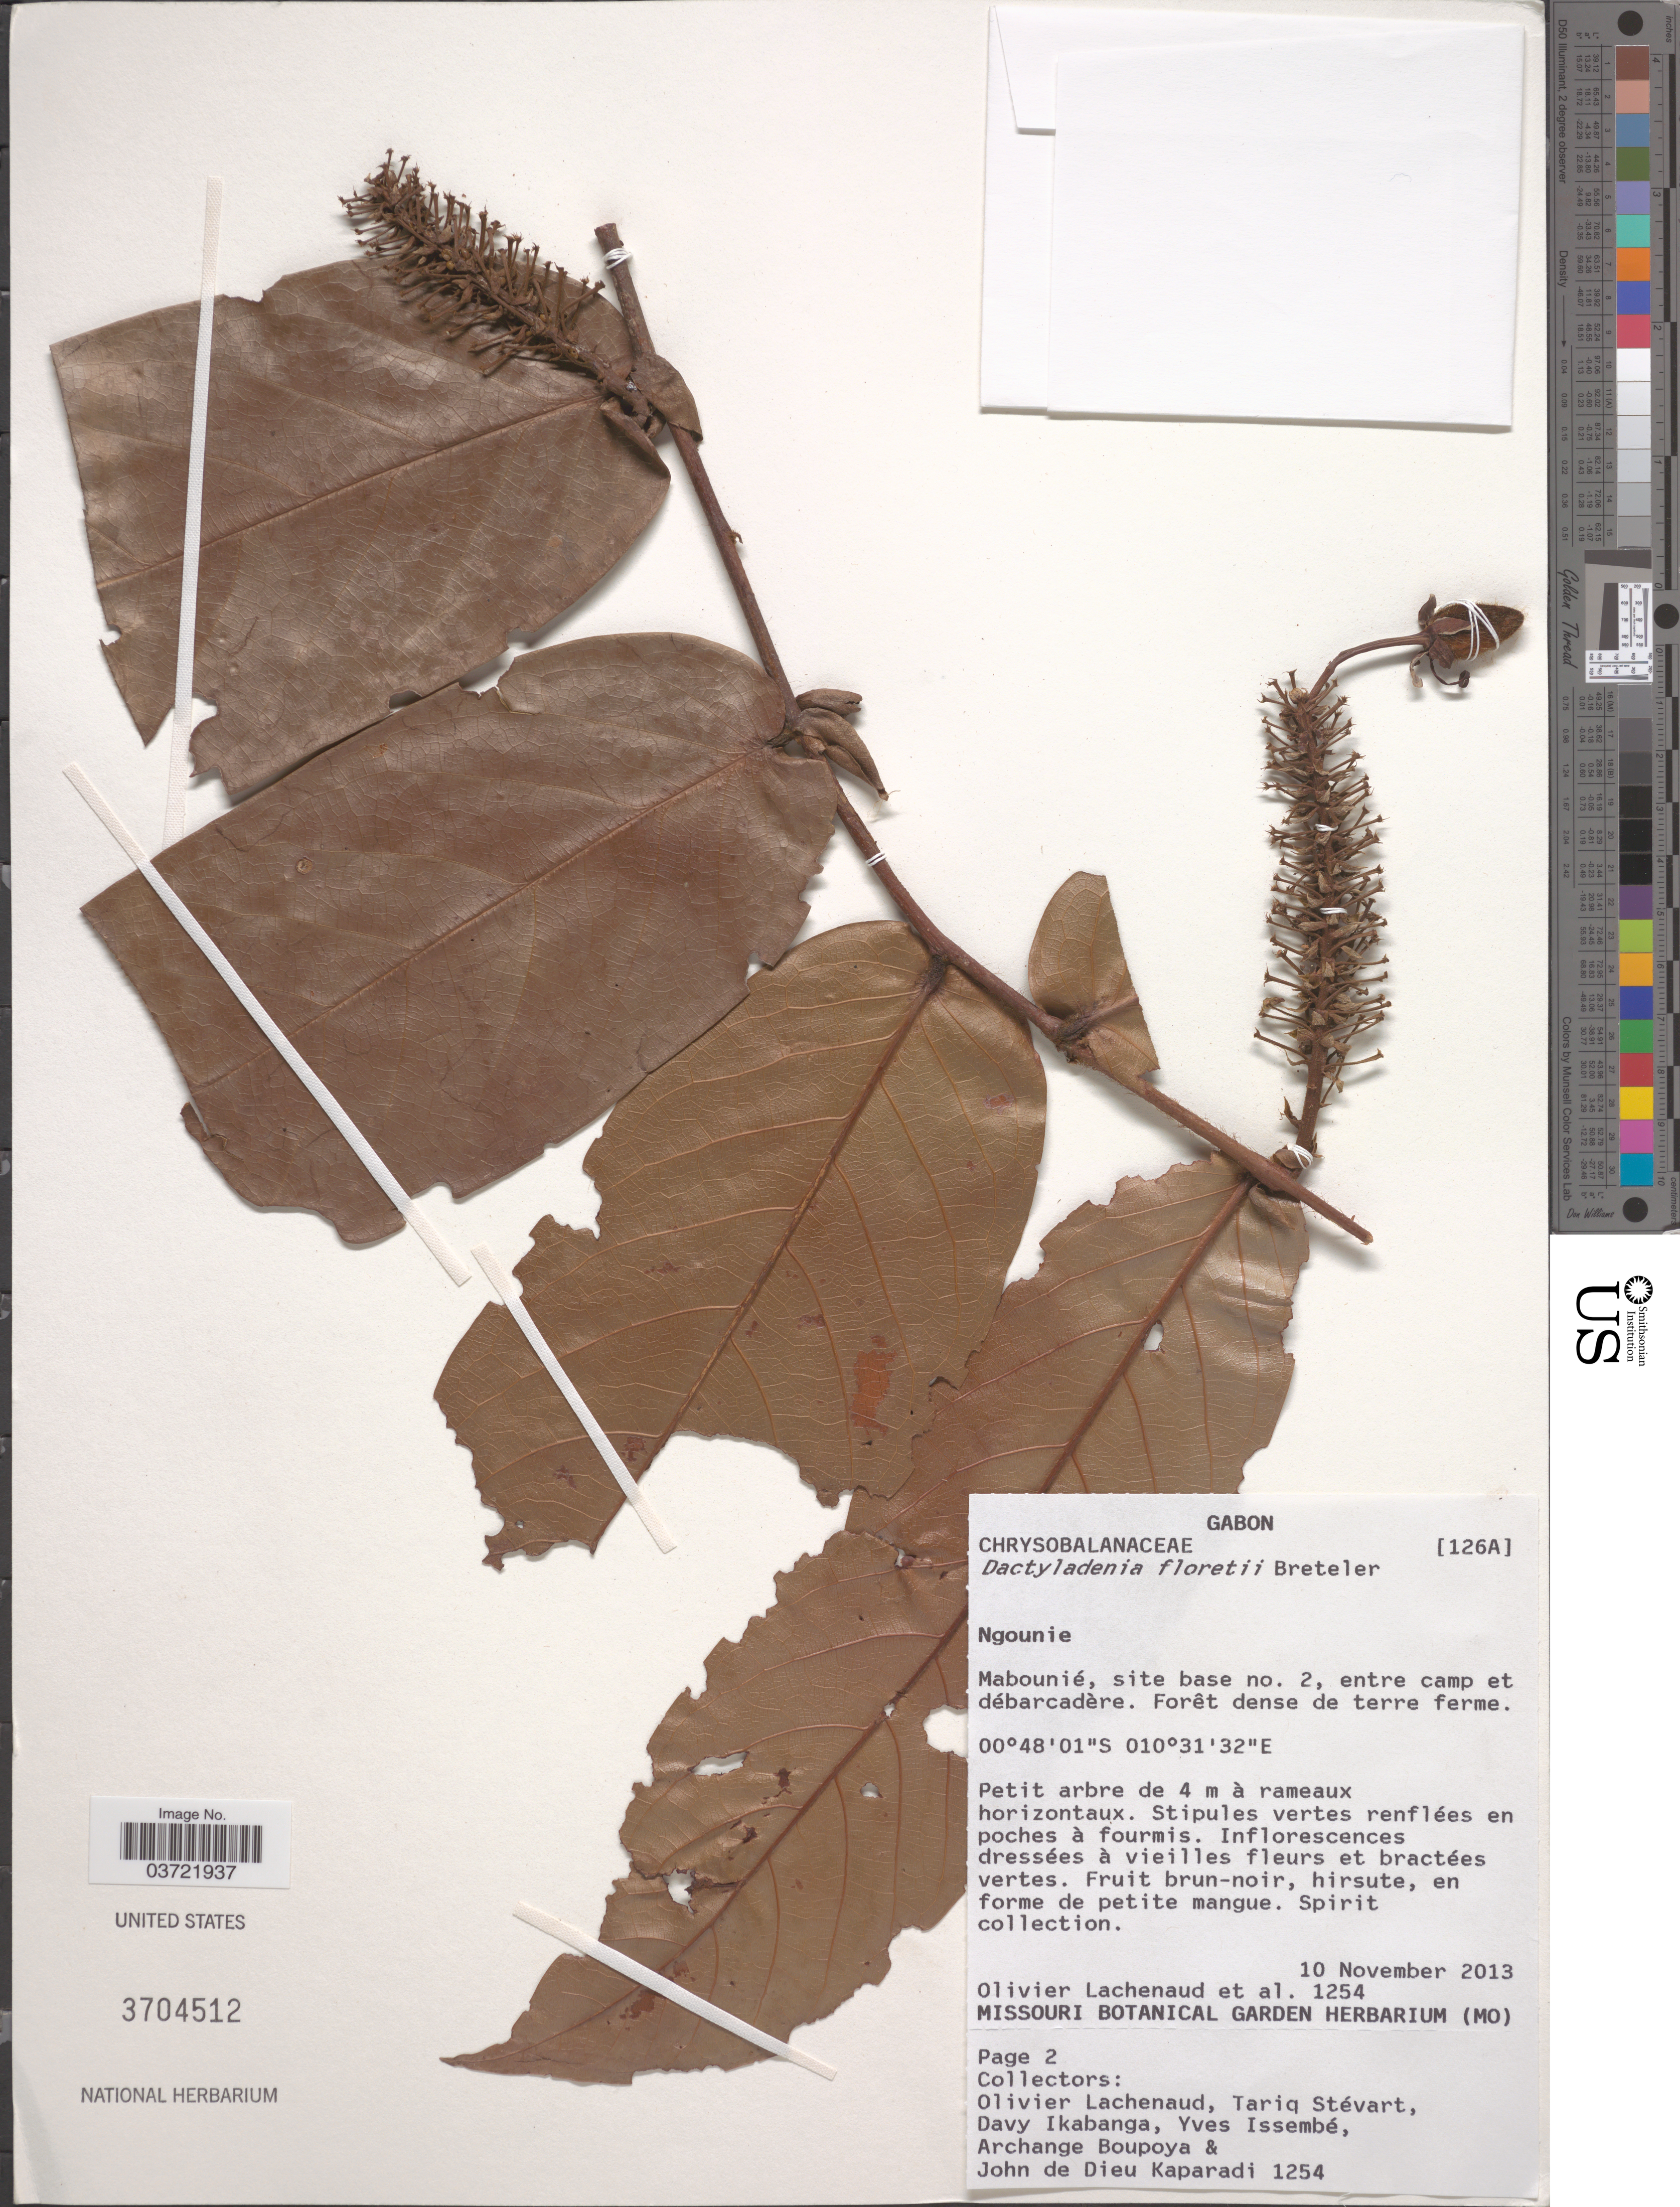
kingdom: Plantae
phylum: Tracheophyta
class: Magnoliopsida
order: Malpighiales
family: Chrysobalanaceae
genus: Dactyladenia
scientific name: Dactyladenia floretii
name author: Breteler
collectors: O. Lachenaud, T. Stévart, D. Ikabanga, Y. Issembé & et al.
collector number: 1254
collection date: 2013-11-10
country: Gabon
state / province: Ngounie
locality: Mabounié. site base no. 2, entre camp et débarcadère.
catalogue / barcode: US 3704512